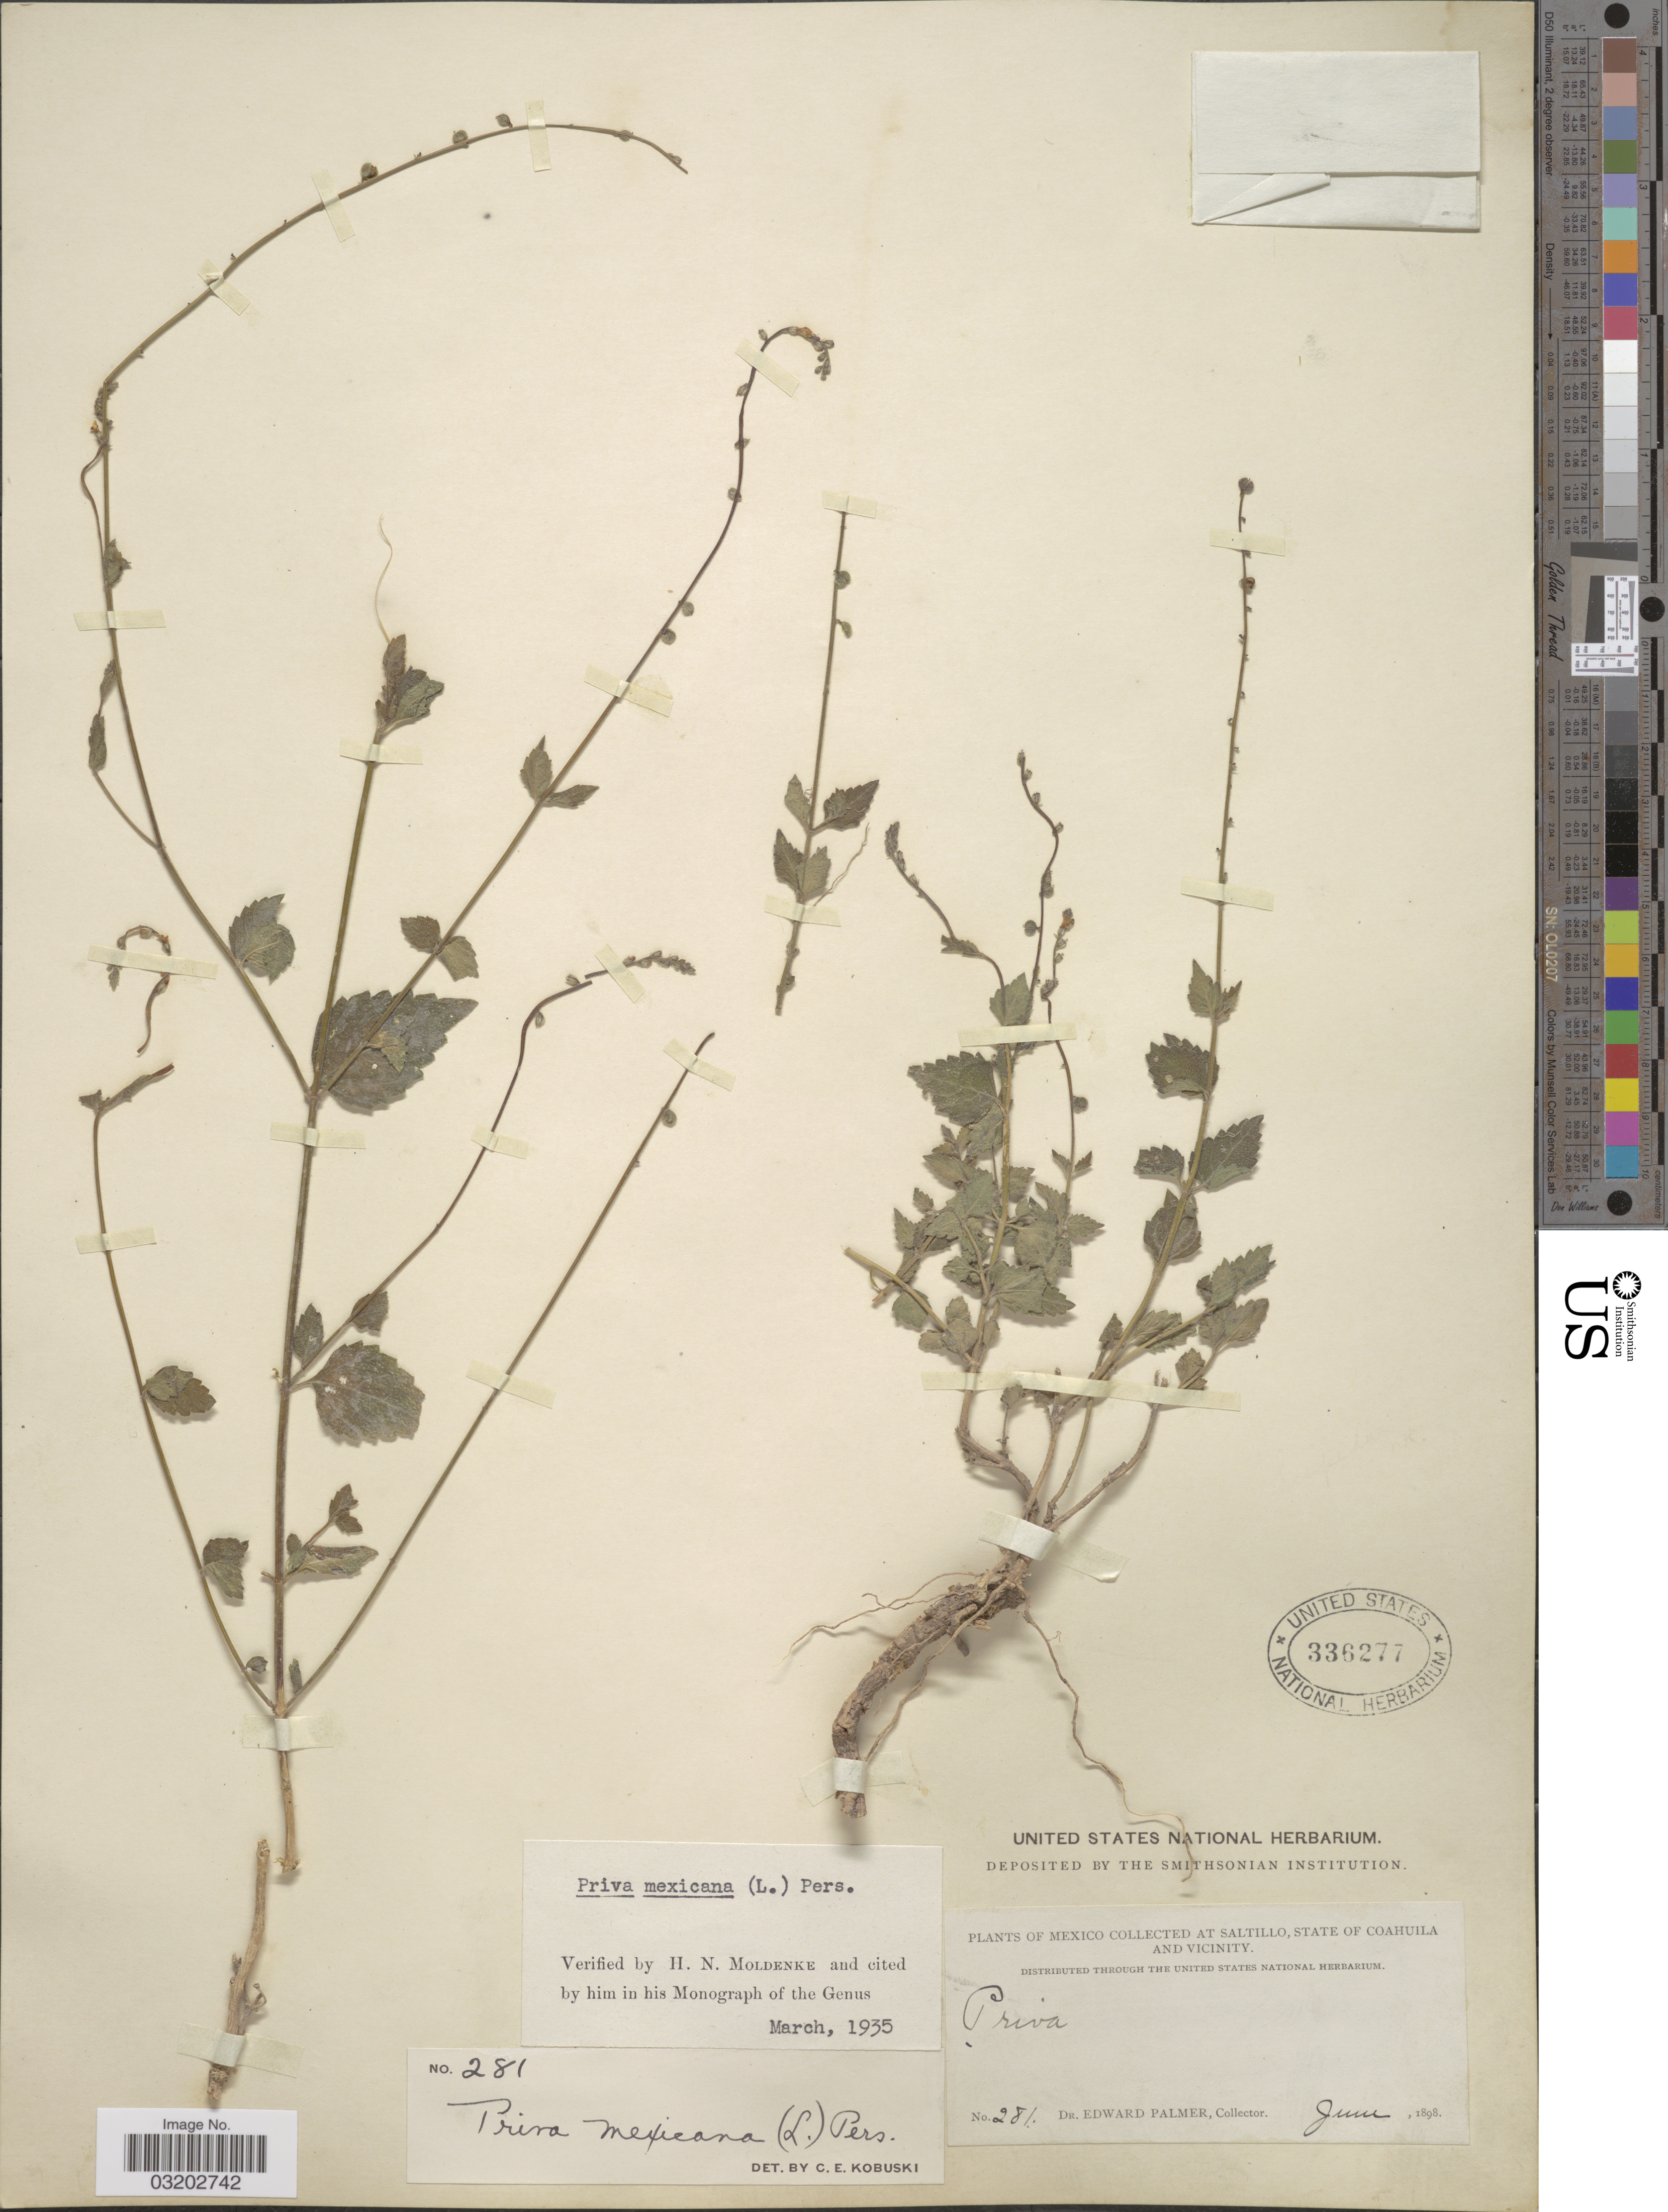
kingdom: Plantae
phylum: Tracheophyta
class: Magnoliopsida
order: Lamiales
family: Verbenaceae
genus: Priva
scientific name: Priva mexicana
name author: (L.) Pers.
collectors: E. Palmer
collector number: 281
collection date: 1898-06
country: Mexico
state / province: Coahuila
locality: At Saltillo, State of Coahuila and Vicinity.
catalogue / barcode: US 336277